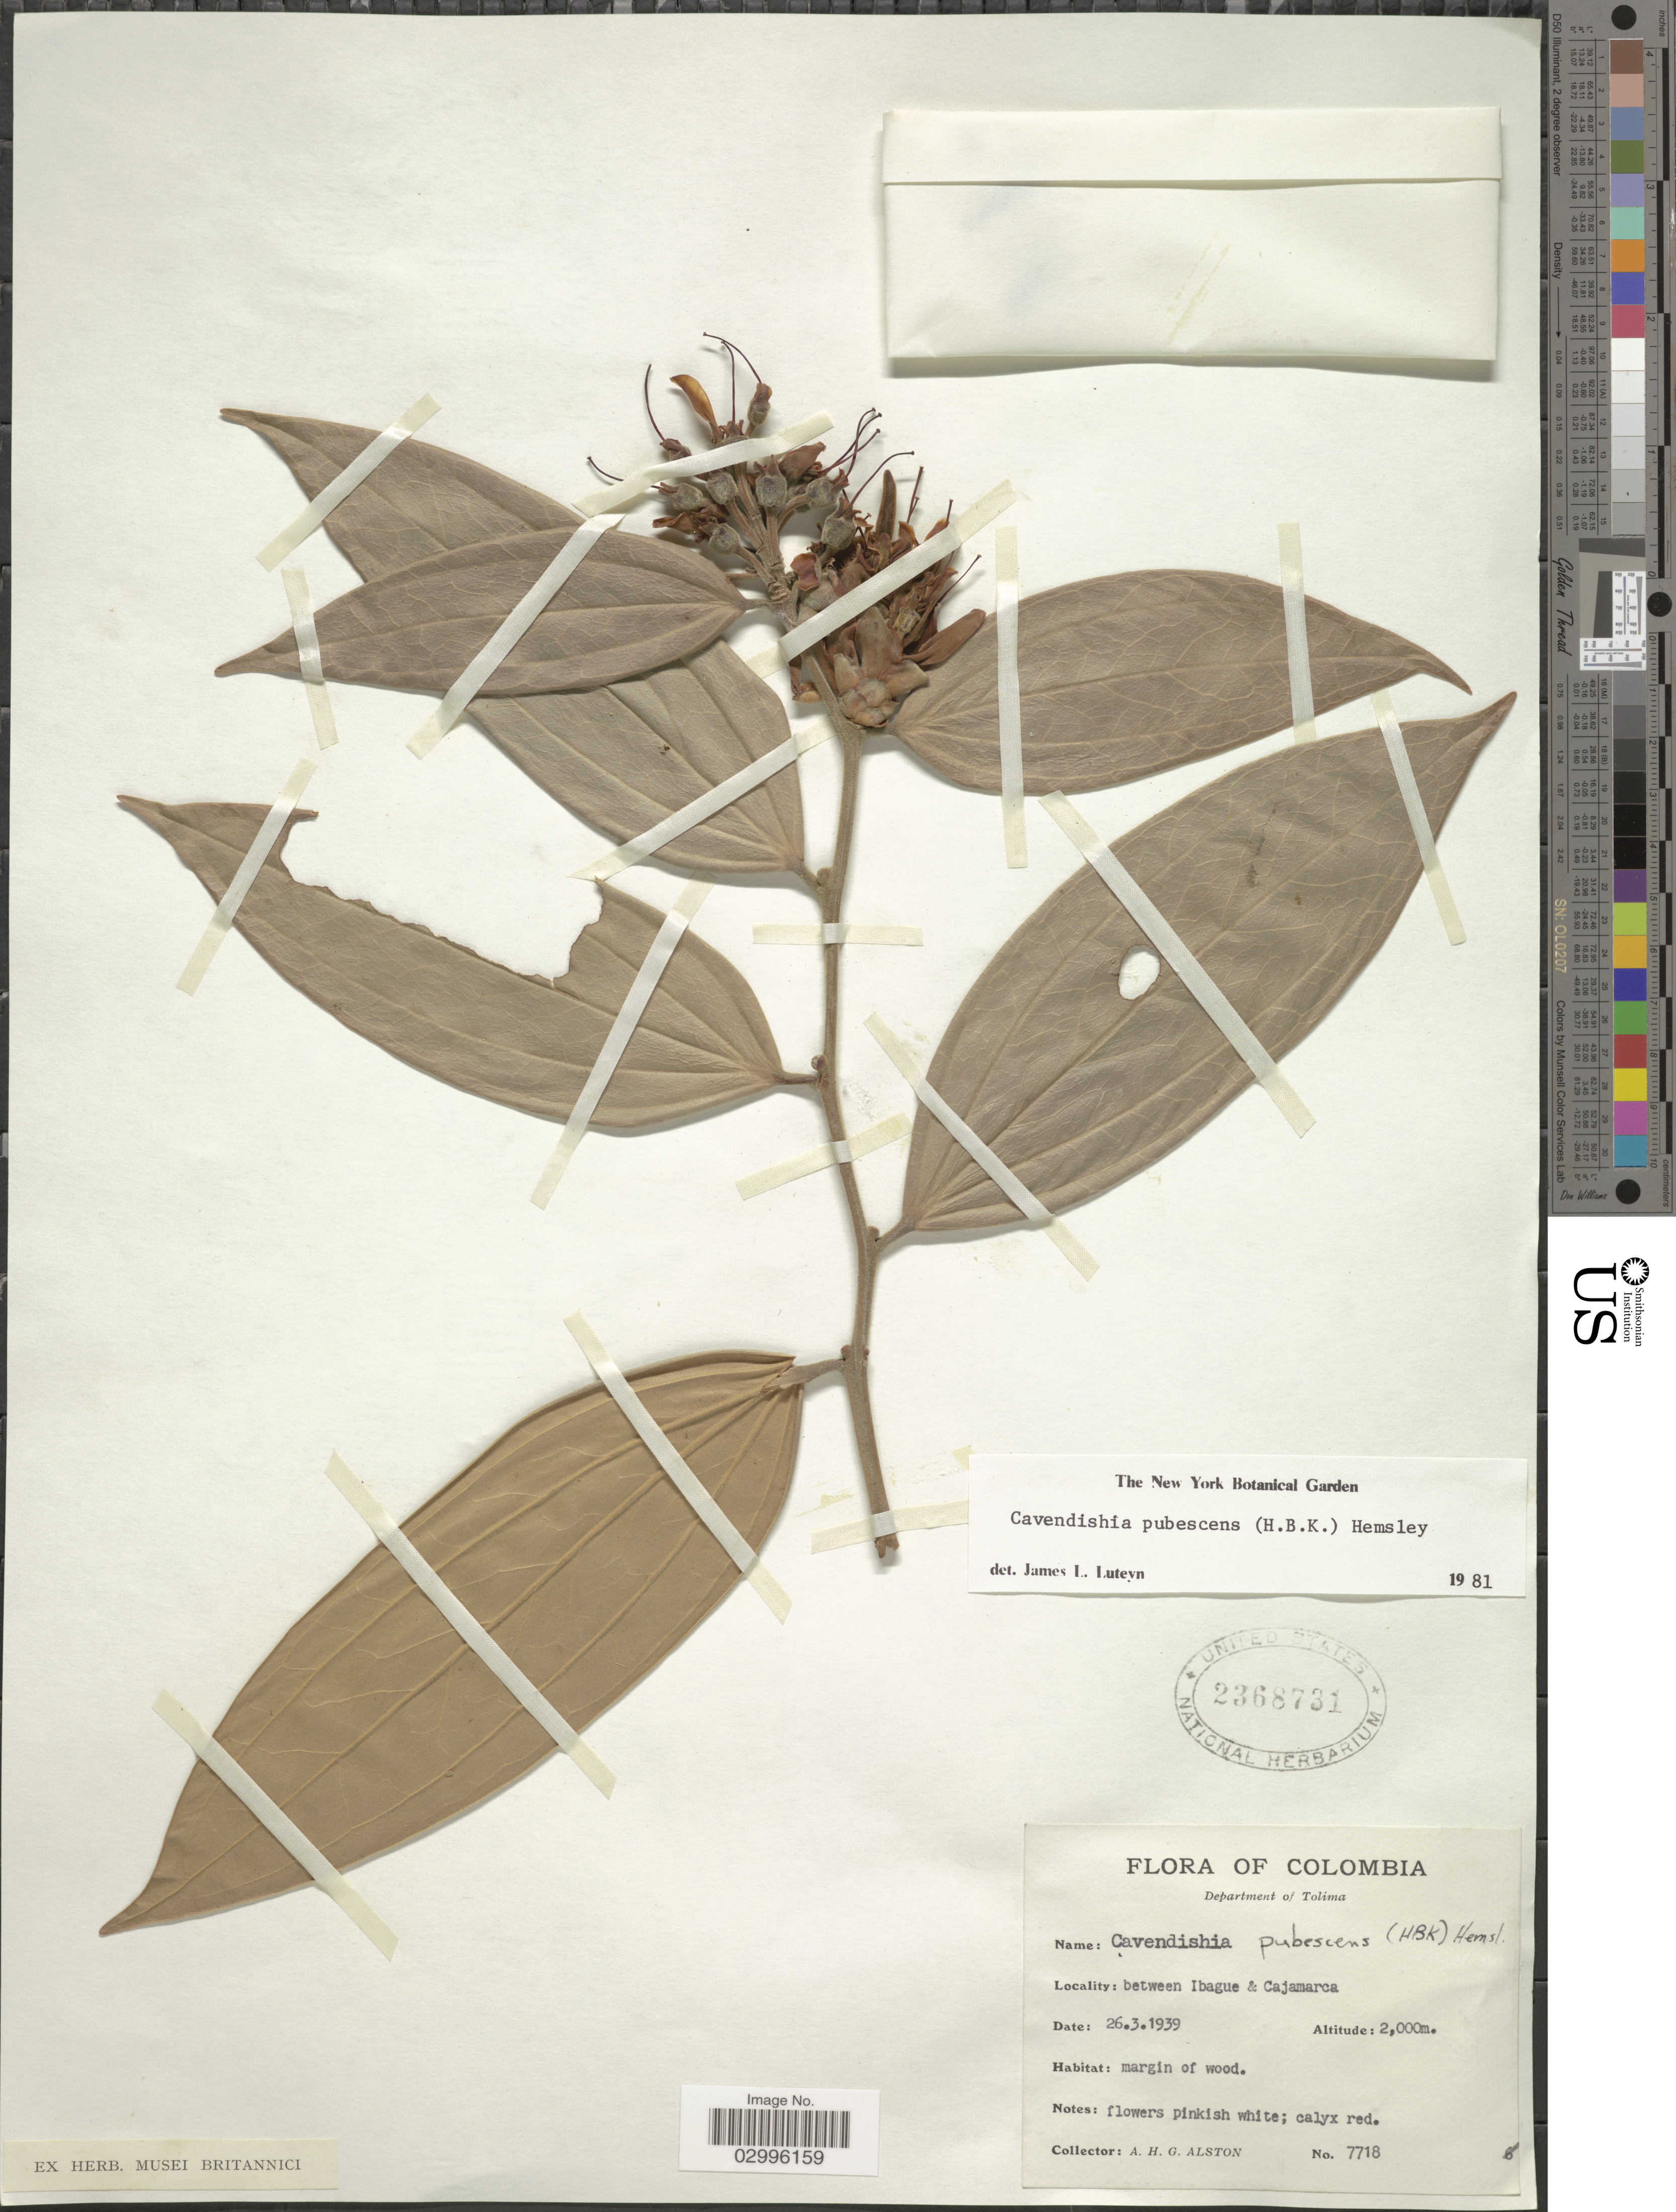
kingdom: Plantae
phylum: Tracheophyta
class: Magnoliopsida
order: Ericales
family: Ericaceae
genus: Cavendishia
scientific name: Cavendishia pubescens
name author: (Kunth) Hemsl.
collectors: A. H. Alston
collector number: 7718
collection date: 1939-03-26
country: Colombia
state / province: Tolima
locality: Department of Tolima, between Ibague & Cajamarca.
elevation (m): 2000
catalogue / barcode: US 2368731